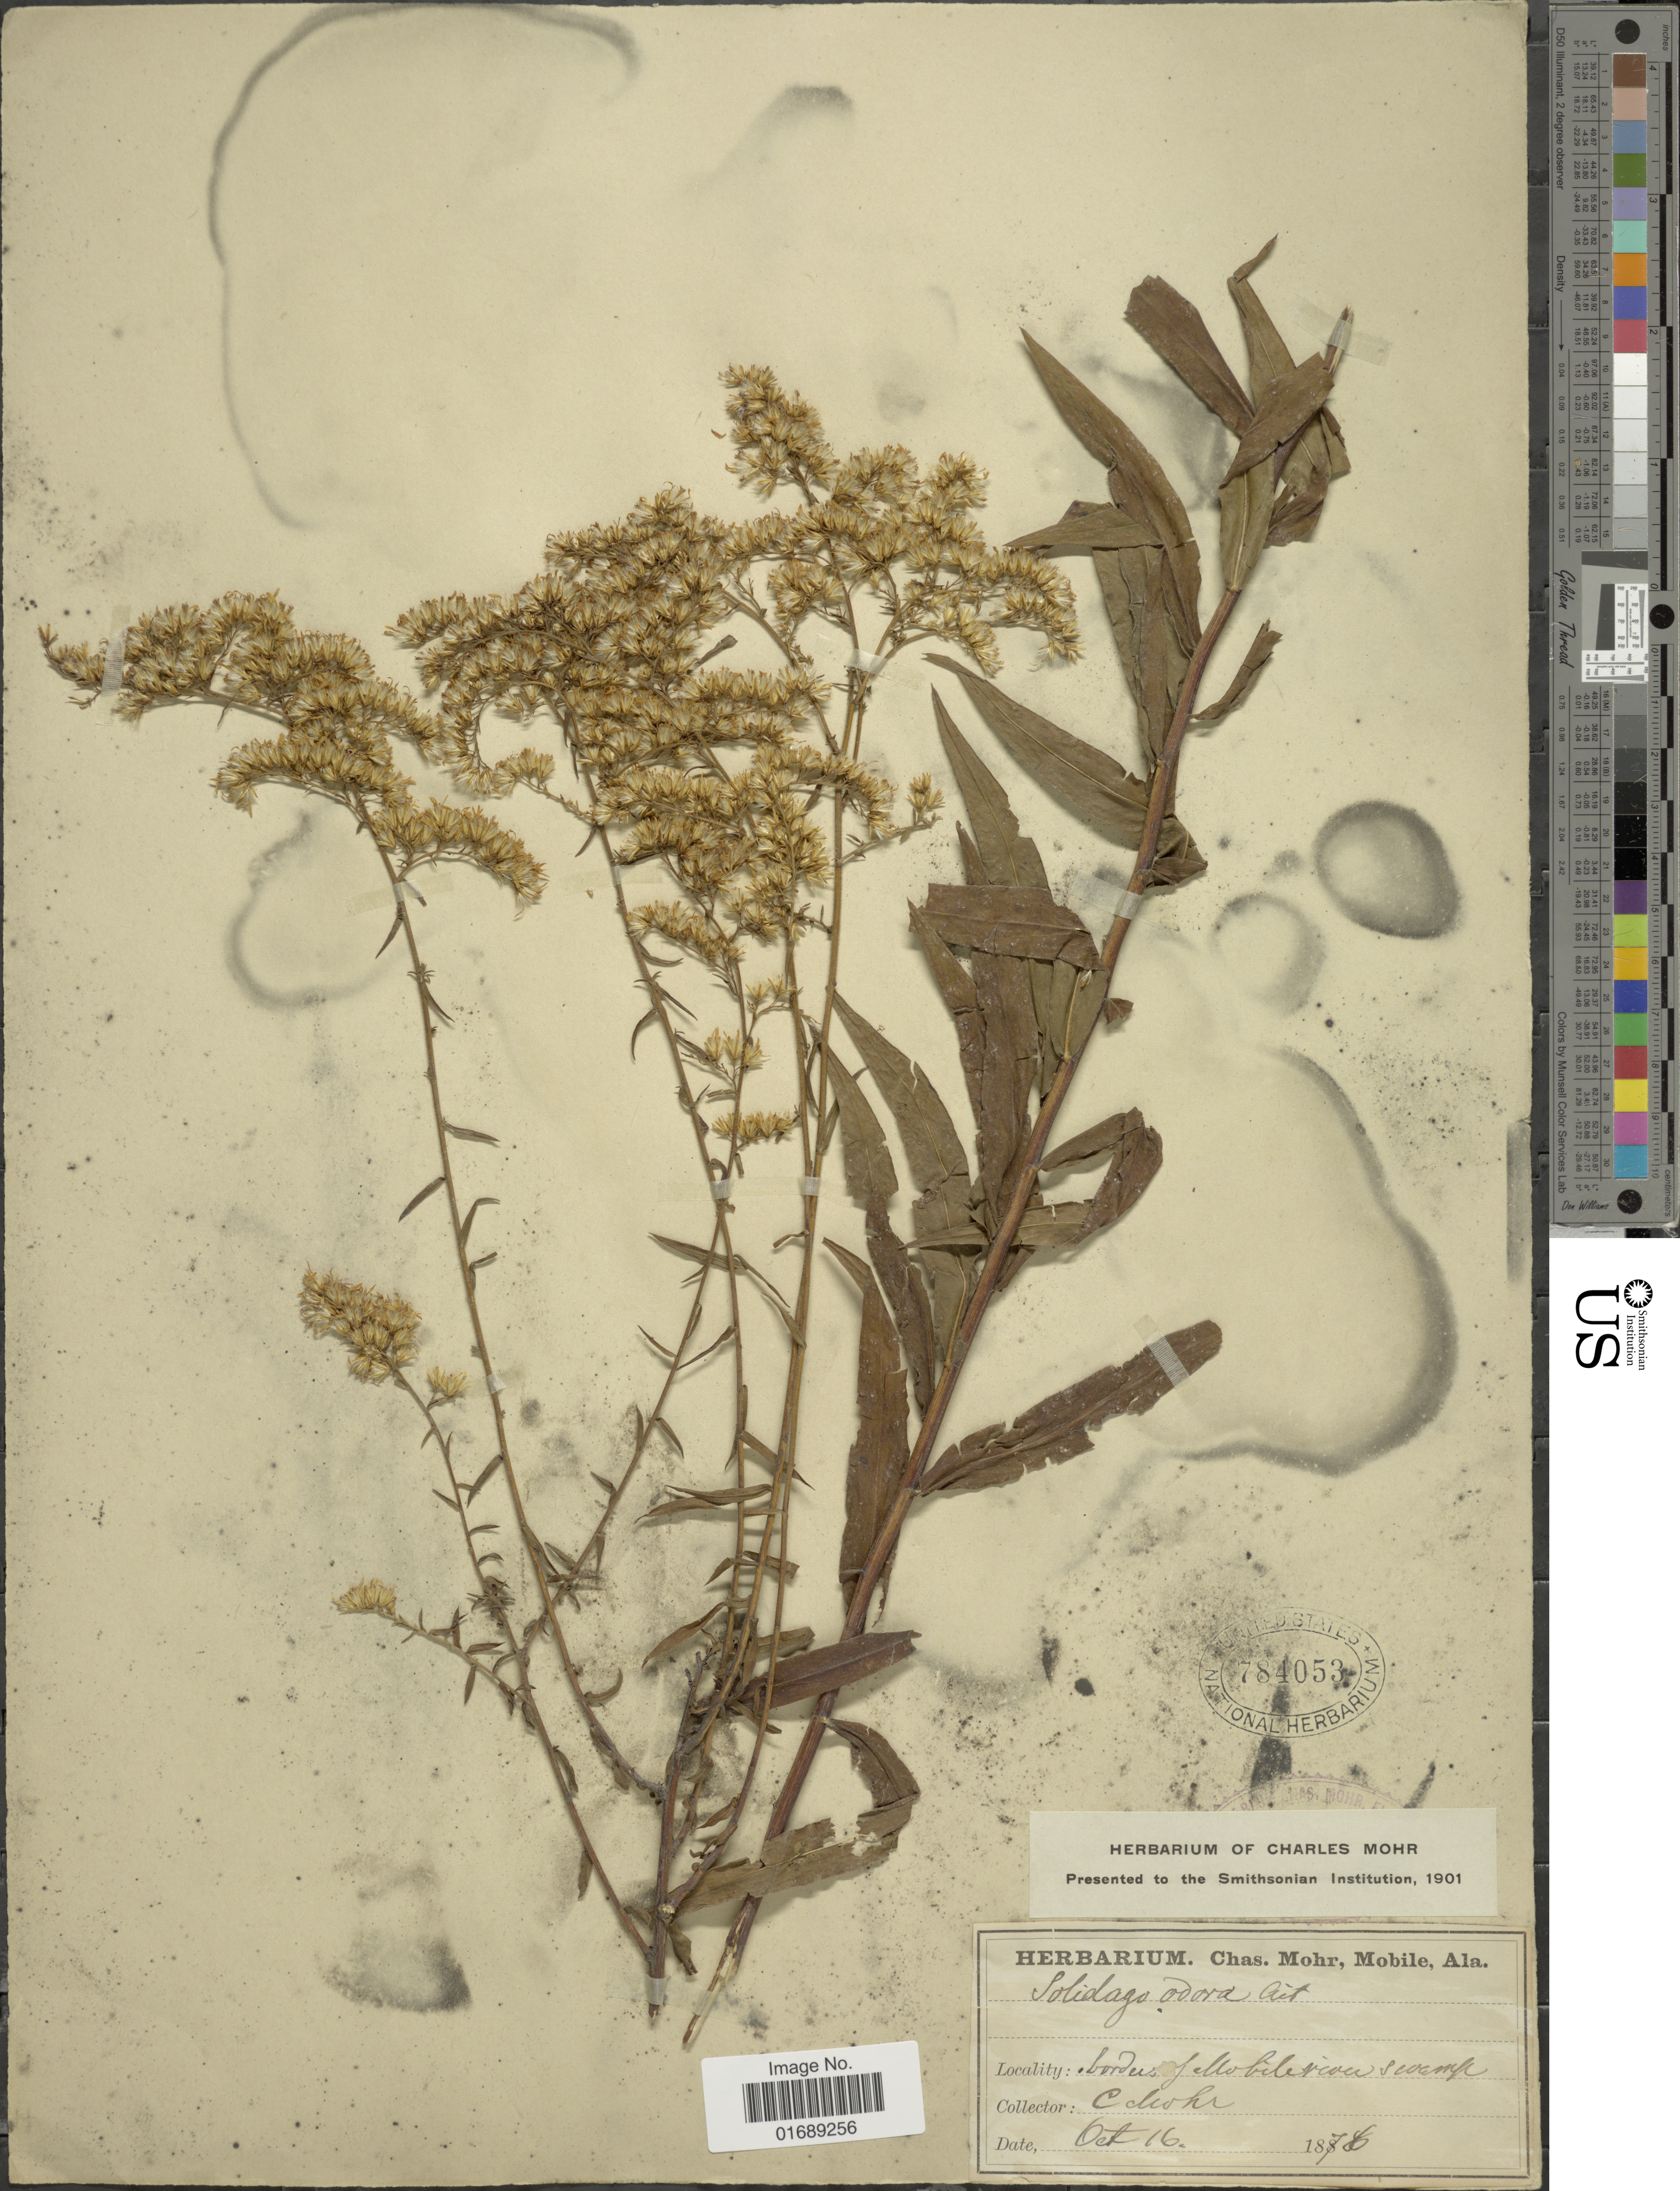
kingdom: Plantae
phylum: Tracheophyta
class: Magnoliopsida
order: Asterales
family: Asteraceae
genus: Solidago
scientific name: Solidago odora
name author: Aiton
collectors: Mohr, C. T. (herbarium)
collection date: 1876-10-16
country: United States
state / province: Alabama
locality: Border of Mobile River Swamp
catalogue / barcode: US 784053